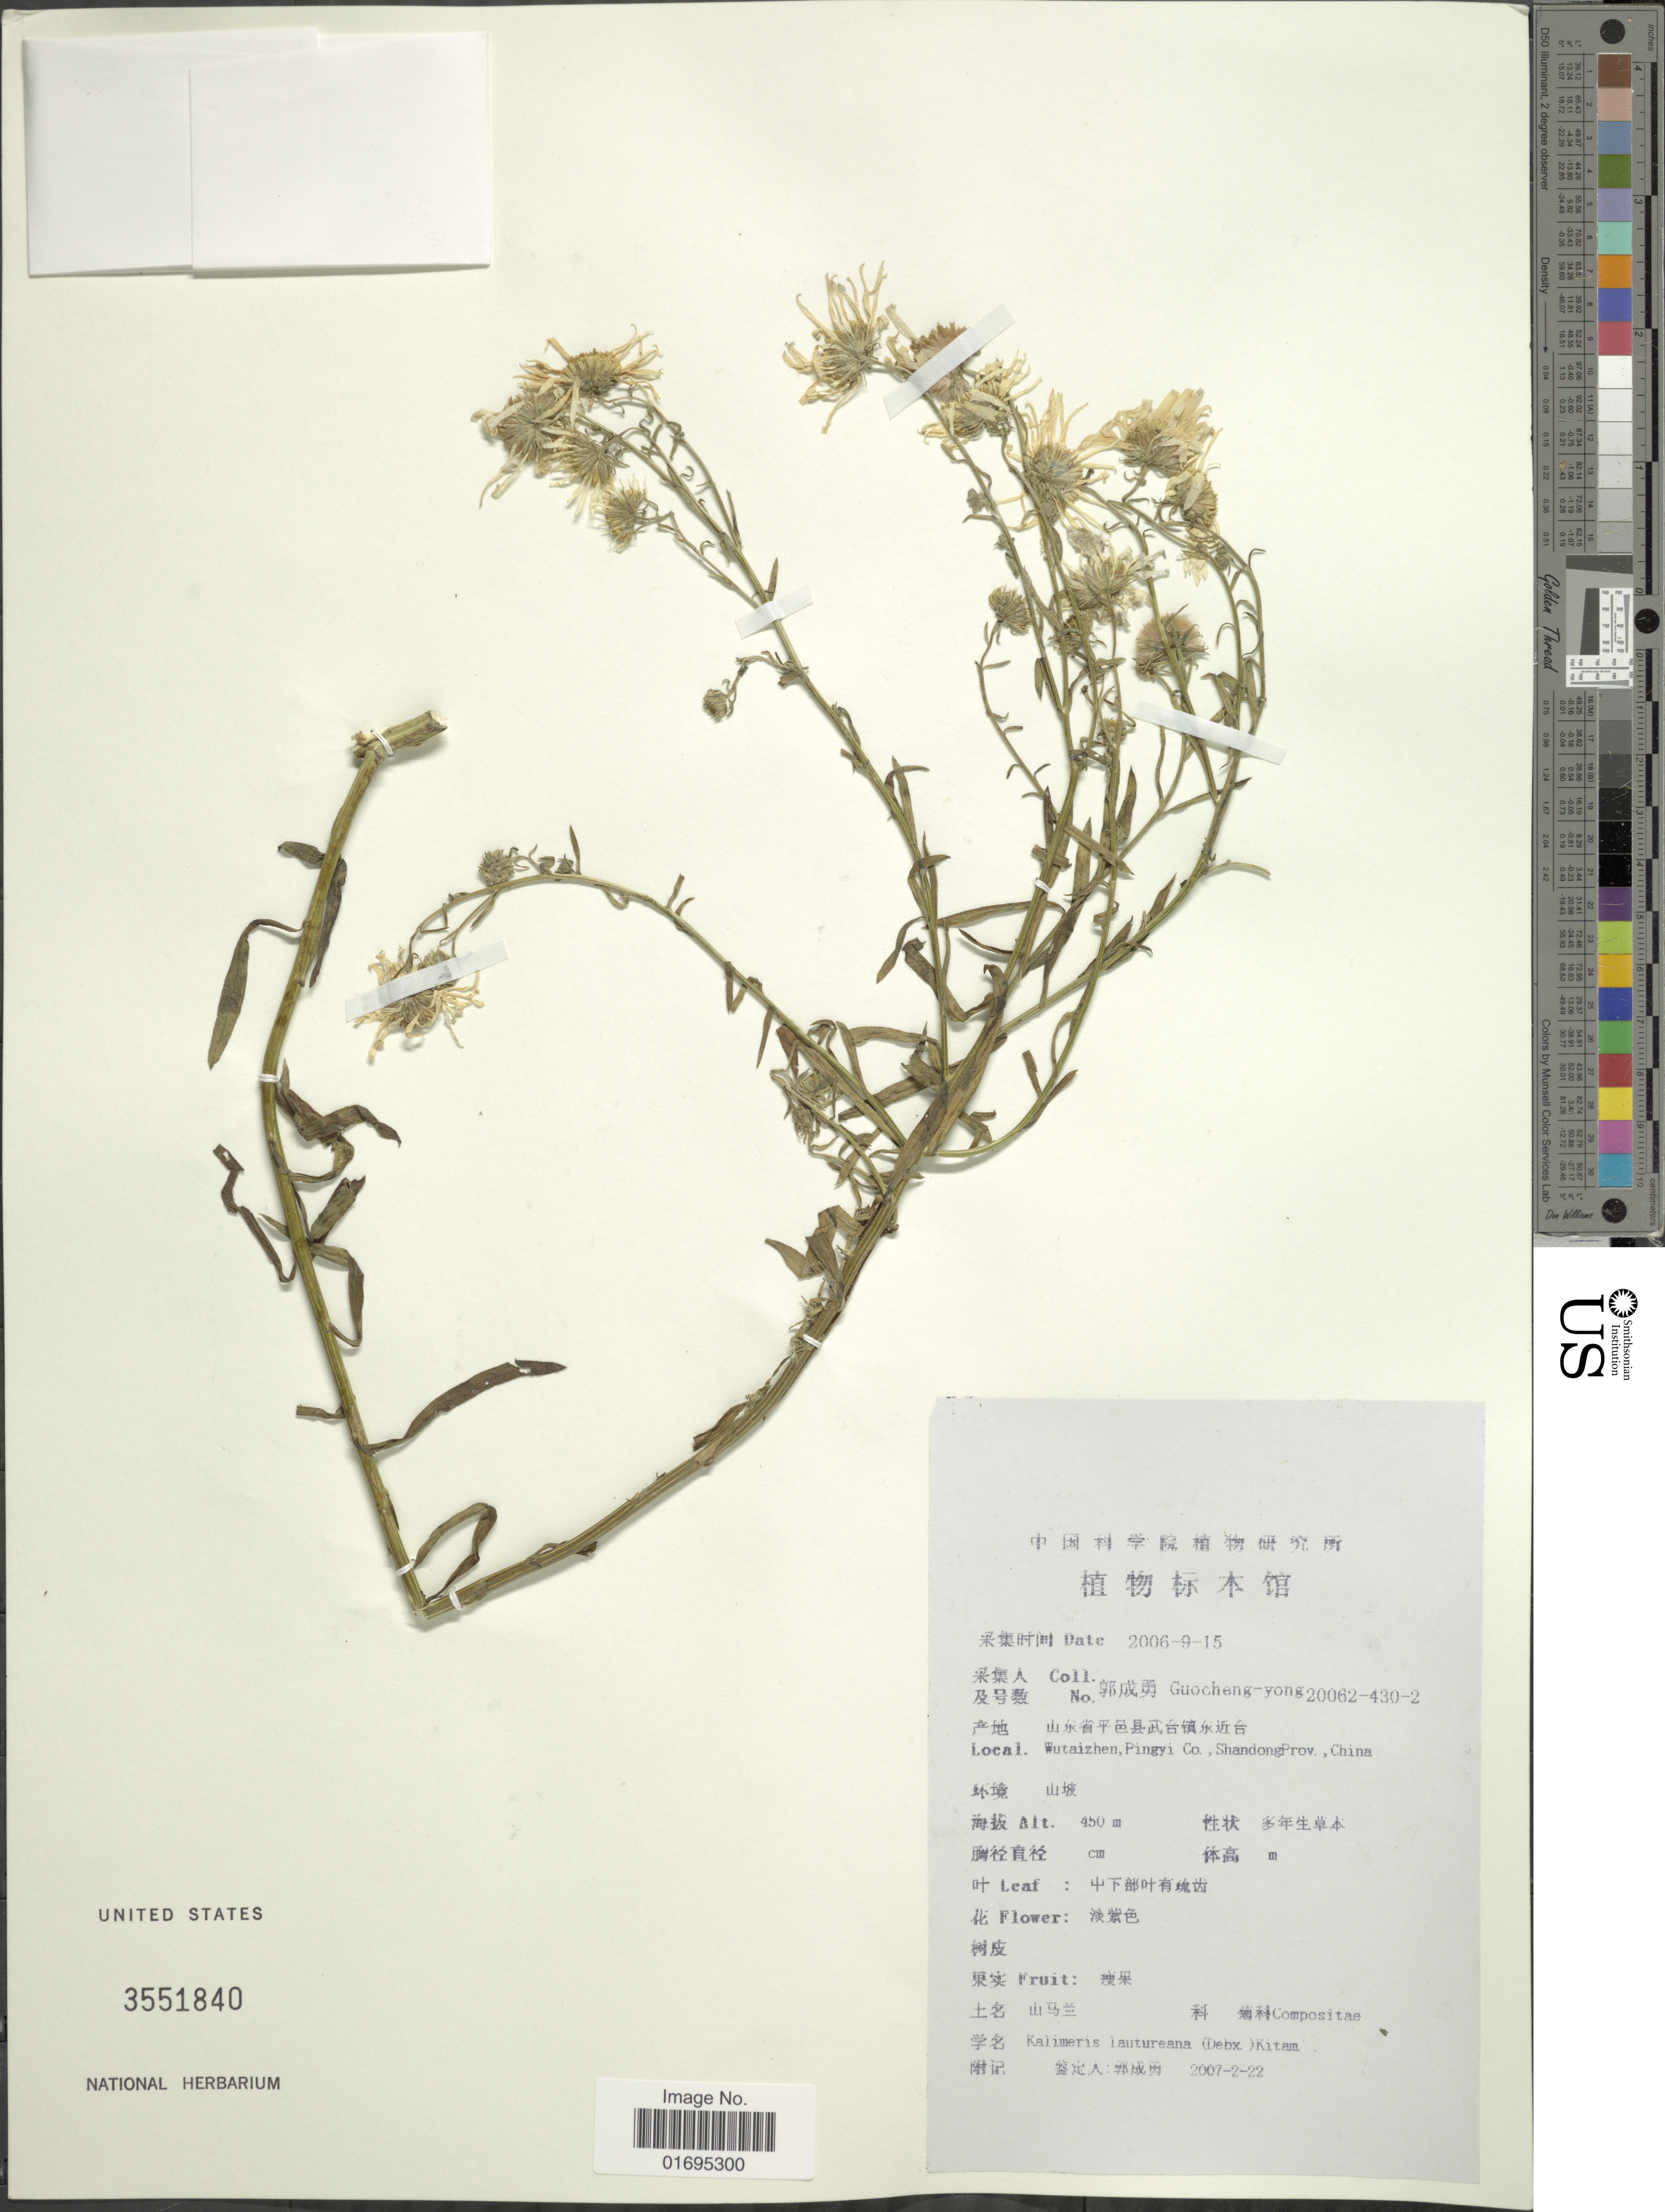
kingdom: Plantae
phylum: Tracheophyta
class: Magnoliopsida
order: Asterales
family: Asteraceae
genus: Kalimeris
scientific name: Kalimeris lautureana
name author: (Debeaux) Kitam.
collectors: Guo cheng-yong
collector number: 20062-430-2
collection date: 2006-09-15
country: China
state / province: Shandong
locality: Wutaizhen, Pingyi Co. Shandong Prov.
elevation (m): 450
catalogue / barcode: US 3551840